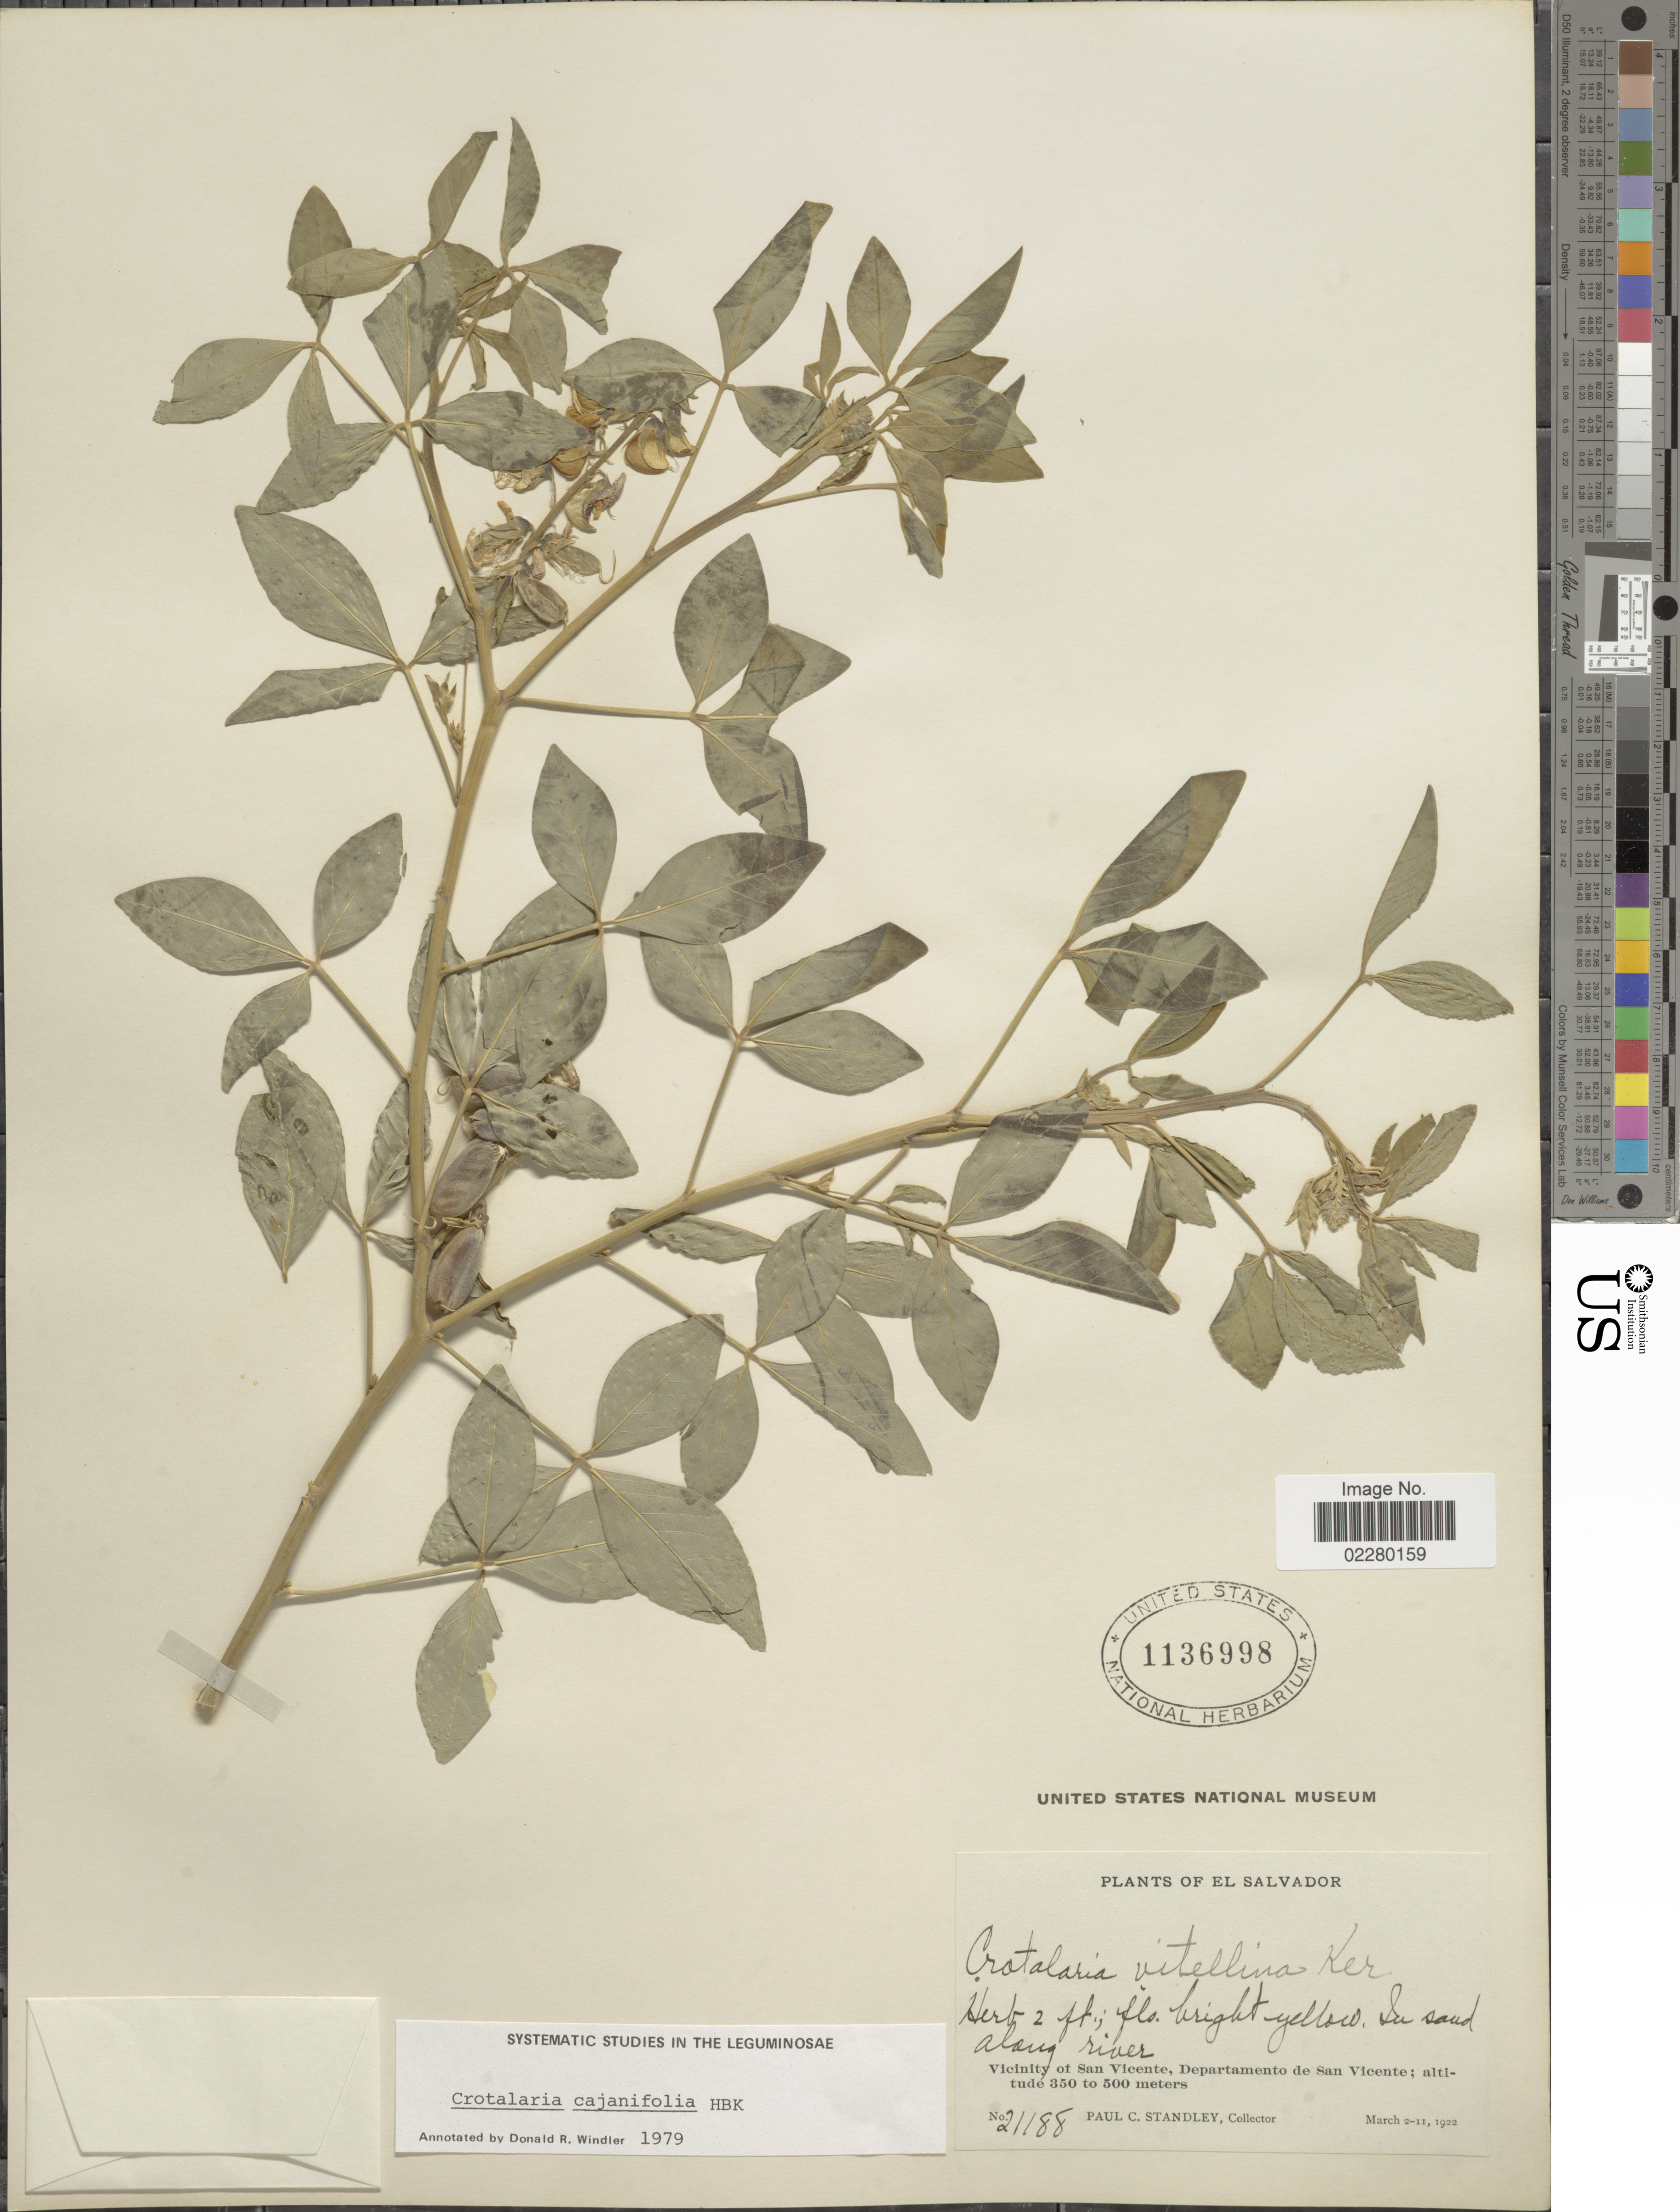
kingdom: Plantae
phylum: Tracheophyta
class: Magnoliopsida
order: Fabales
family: Fabaceae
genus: Crotalaria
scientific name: Crotalaria cajanifolia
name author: Kunth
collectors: P. C. Standley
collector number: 21188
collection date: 1922-03-02/1922-03-11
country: El Salvador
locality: Vicinity of San Vicente, Departamento de San Vicente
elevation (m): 350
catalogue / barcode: US 1136998